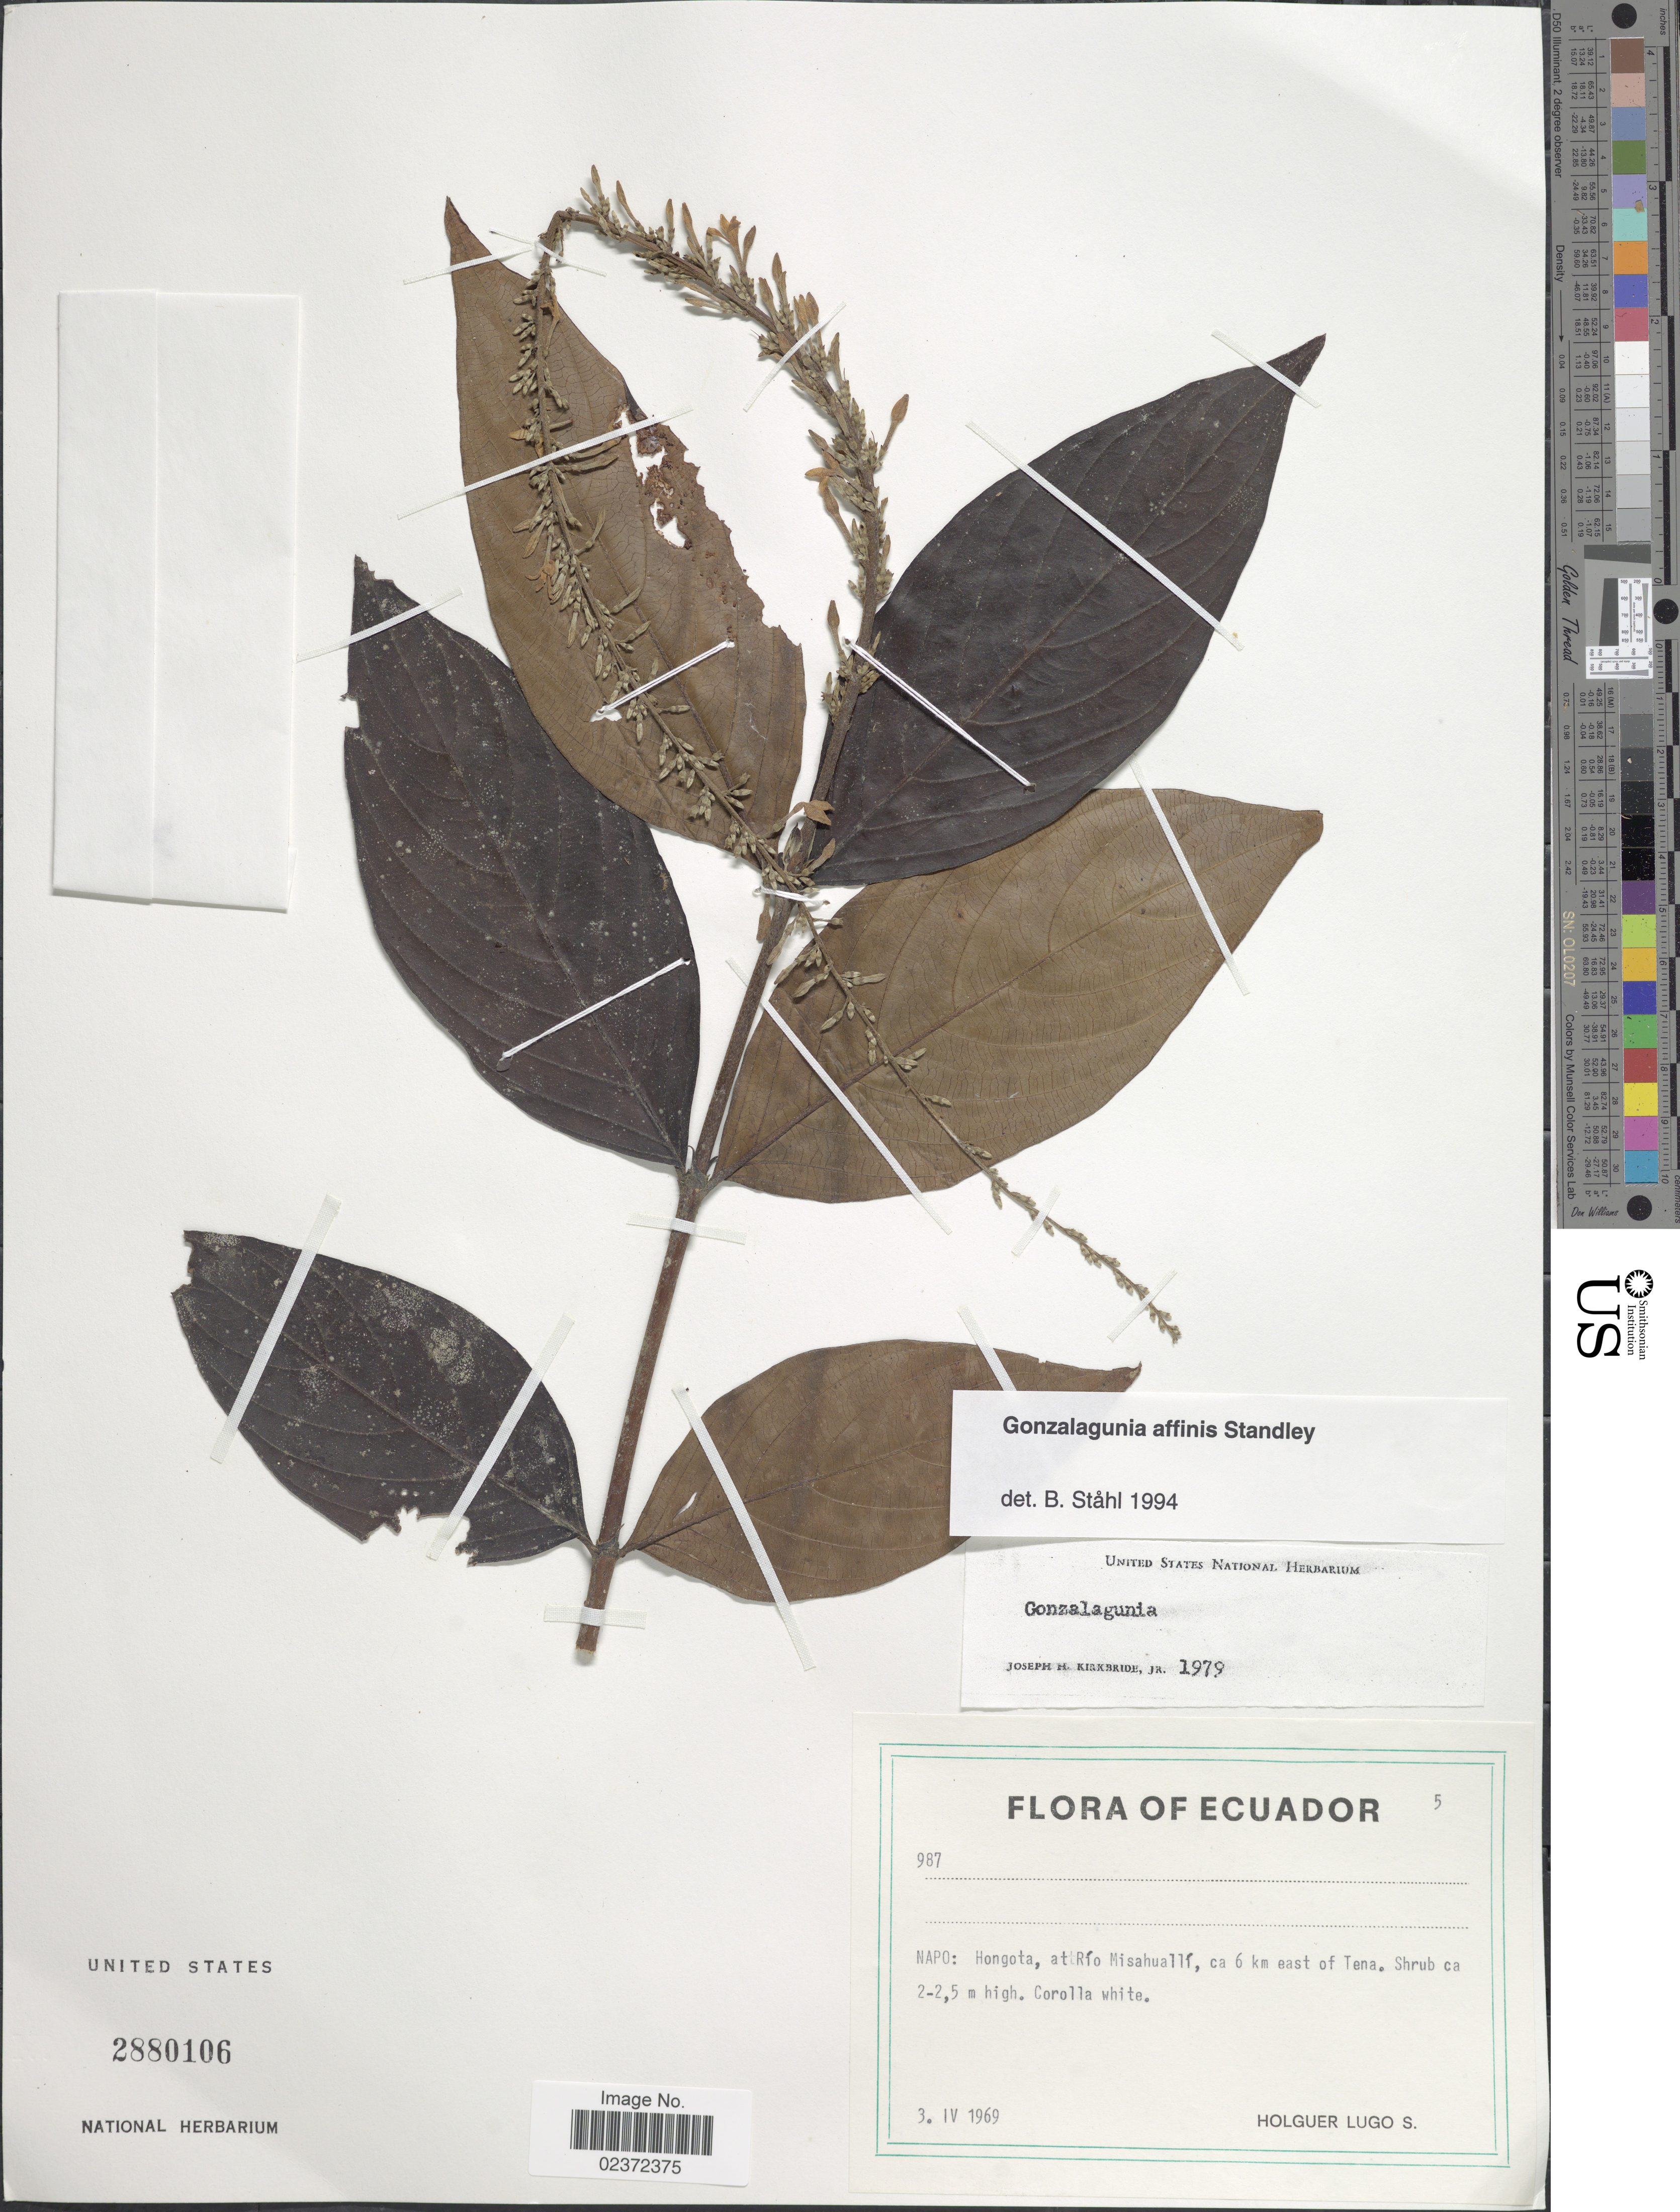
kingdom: Plantae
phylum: Tracheophyta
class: Magnoliopsida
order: Gentianales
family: Rubiaceae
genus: Gonzalagunia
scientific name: Gonzalagunia affinis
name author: Standl. ex Steyerm.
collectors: H. Lugo S.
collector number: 987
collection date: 1969-04-03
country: Ecuador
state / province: Napo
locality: Hongota, at Río Misahuallí, ca. 6 km of Tena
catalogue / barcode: US 2880106